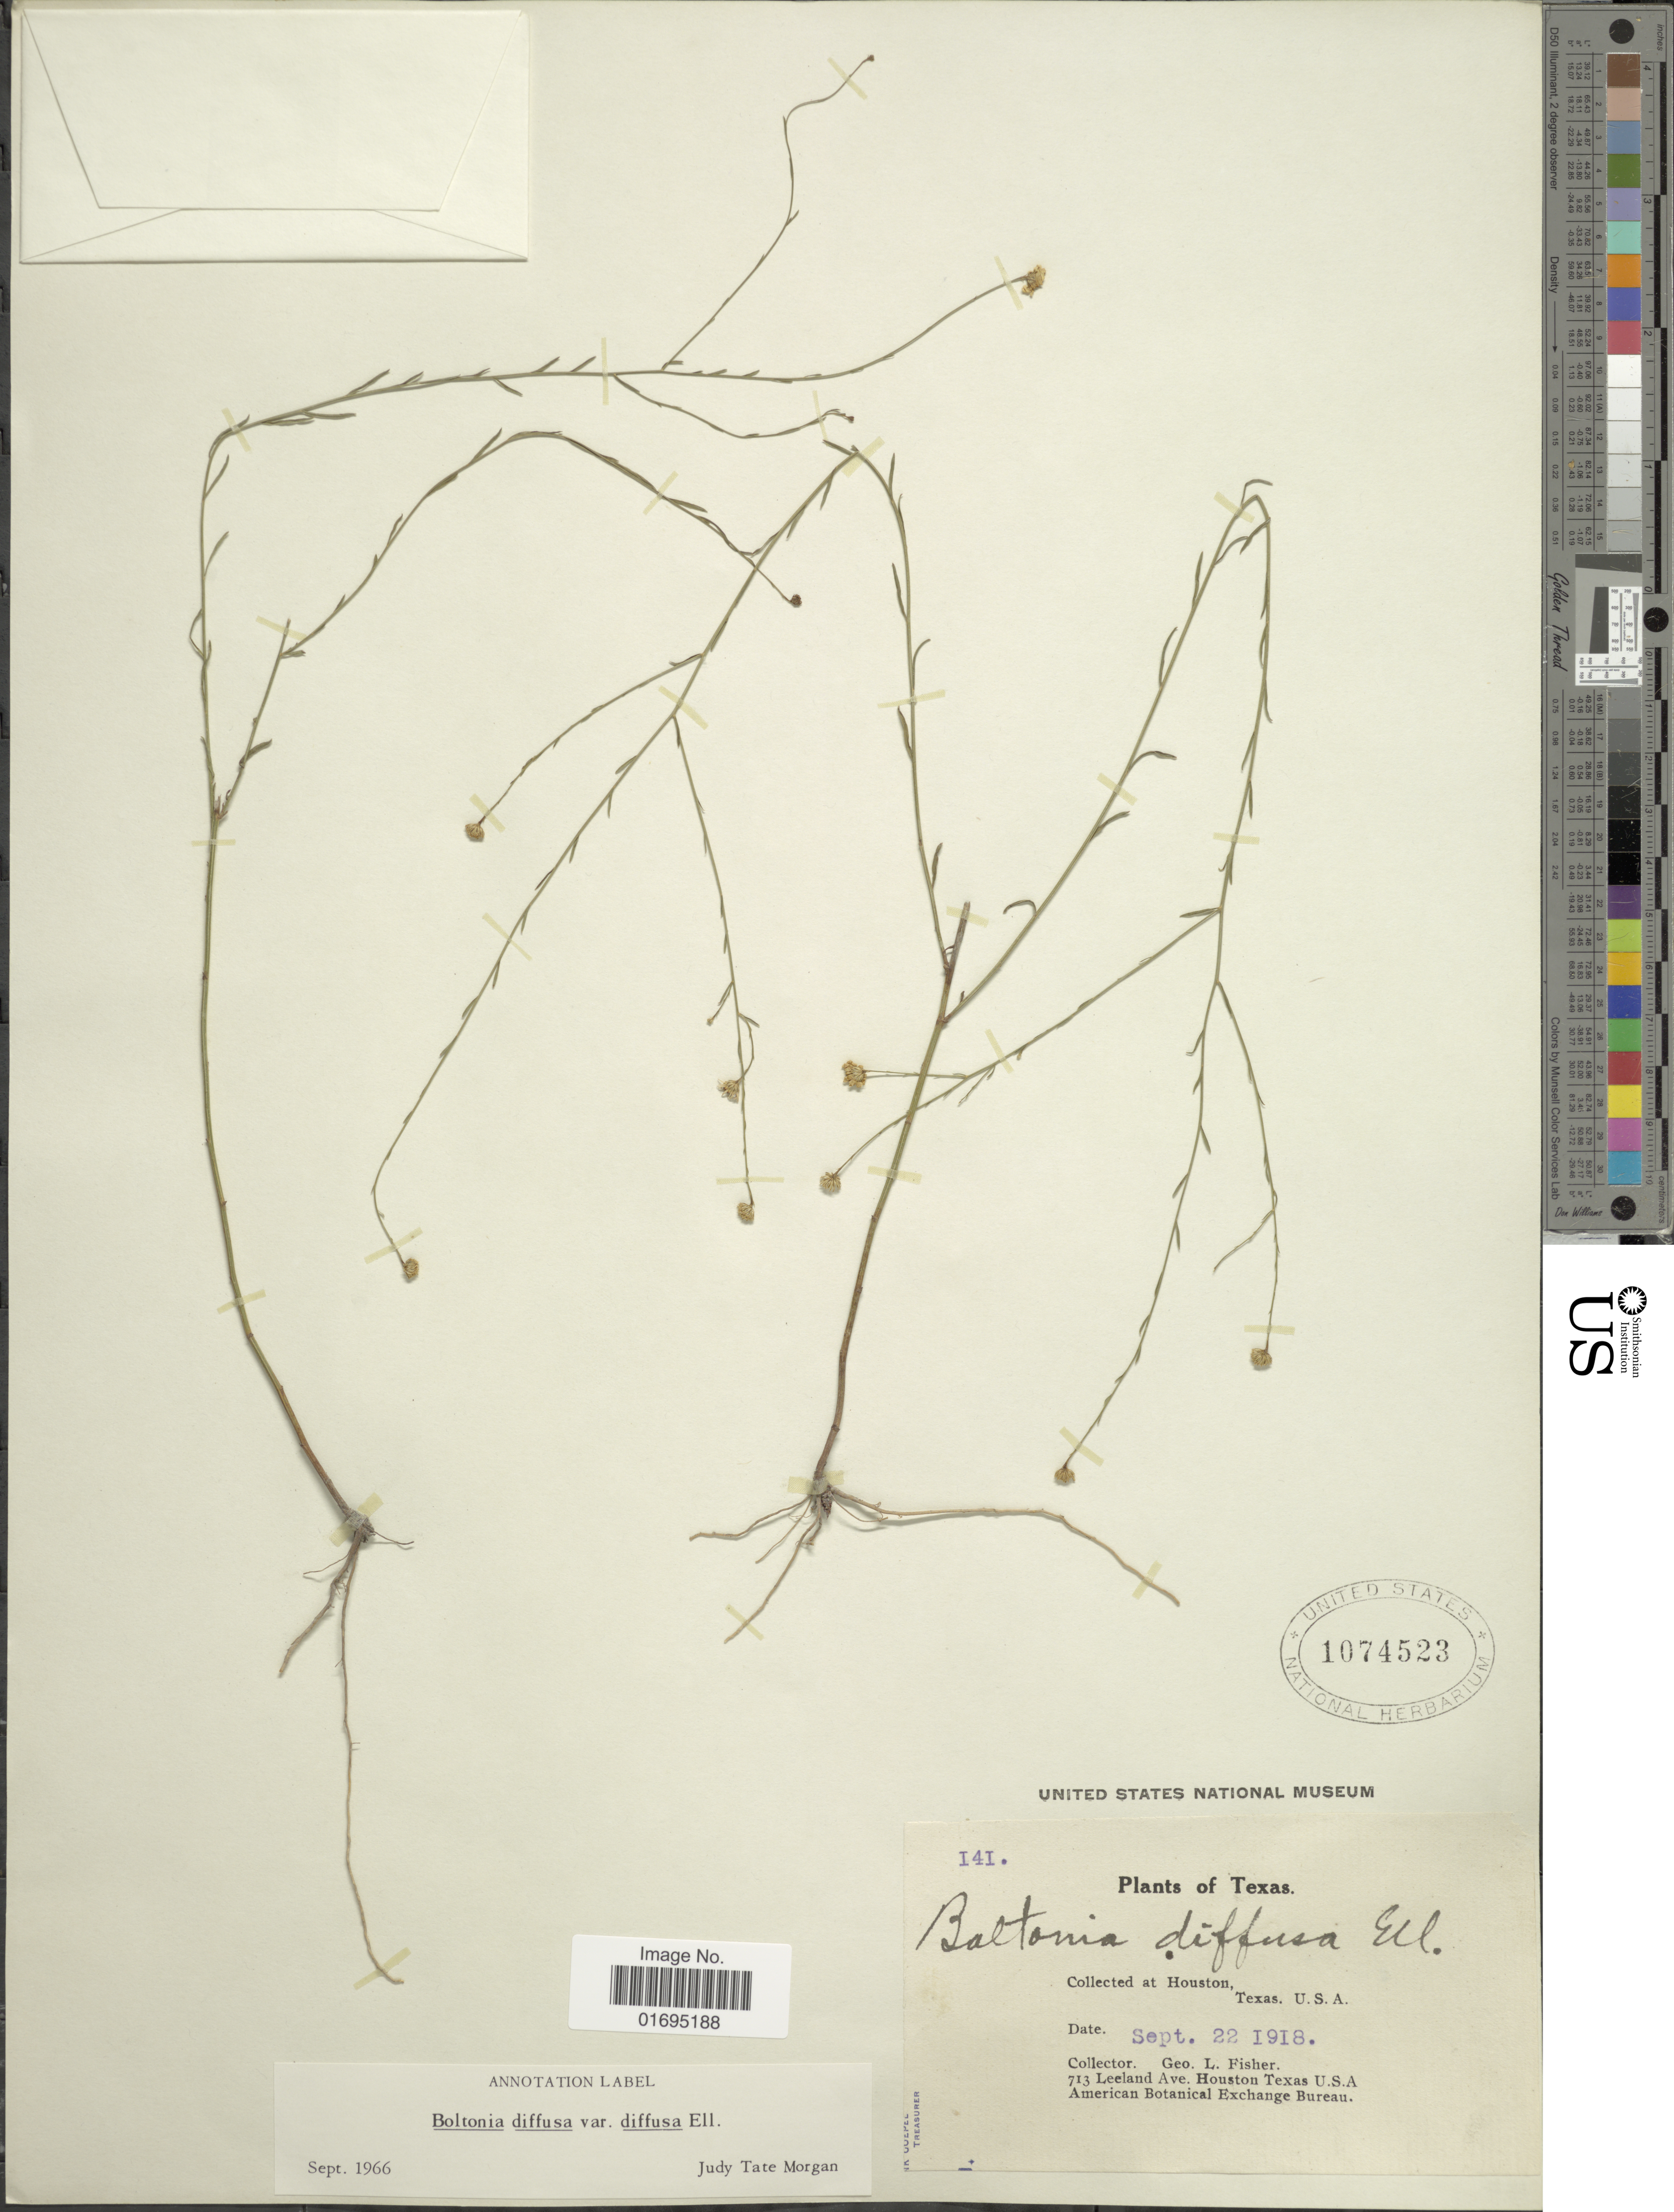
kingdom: Plantae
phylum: Tracheophyta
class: Magnoliopsida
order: Asterales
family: Asteraceae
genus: Boltonia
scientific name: Boltonia diffusa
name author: Elliott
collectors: G. L. Fisher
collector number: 141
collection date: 1918-09-22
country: United States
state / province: Texas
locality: Houston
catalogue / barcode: US 1074523